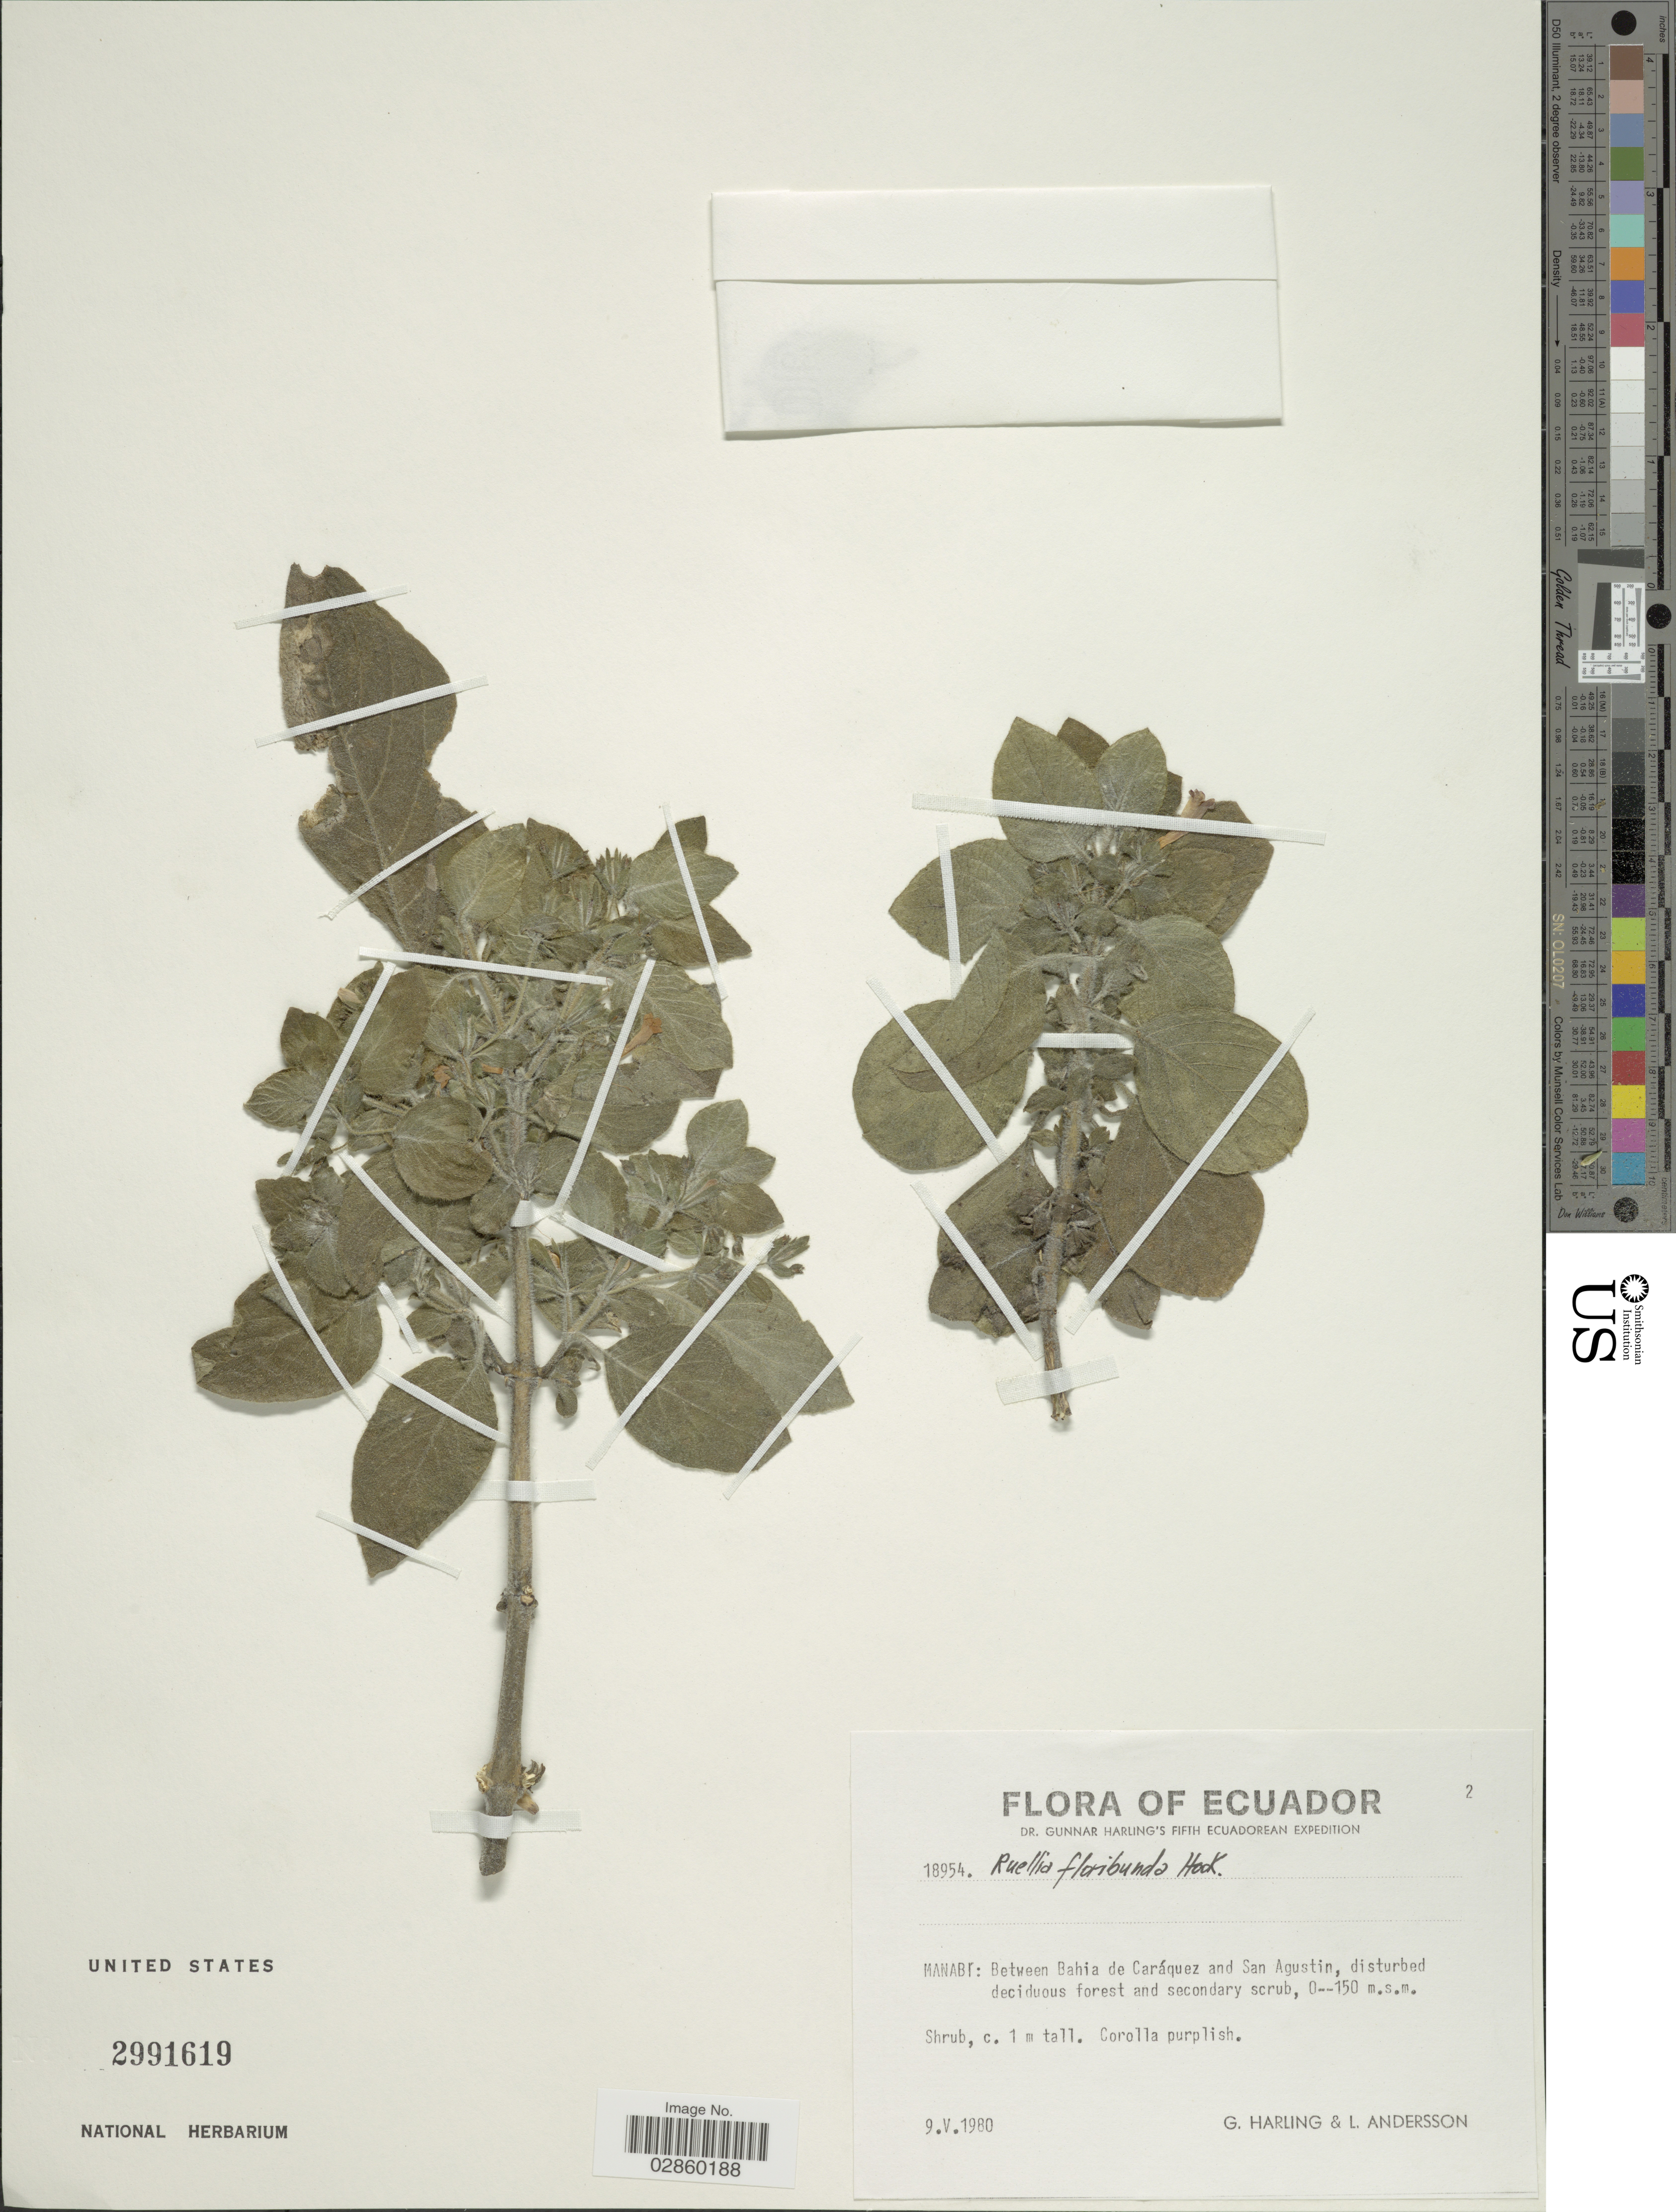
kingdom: Plantae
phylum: Tracheophyta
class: Magnoliopsida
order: Lamiales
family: Acanthaceae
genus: Ruellia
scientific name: Ruellia floribunda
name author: Hook.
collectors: G. Harling & L. Andersson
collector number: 18954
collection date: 1980-05-09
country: Ecuador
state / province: Manabí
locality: Between Bahia de Caráquez and San Augustin.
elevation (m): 0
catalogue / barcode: US 2991619